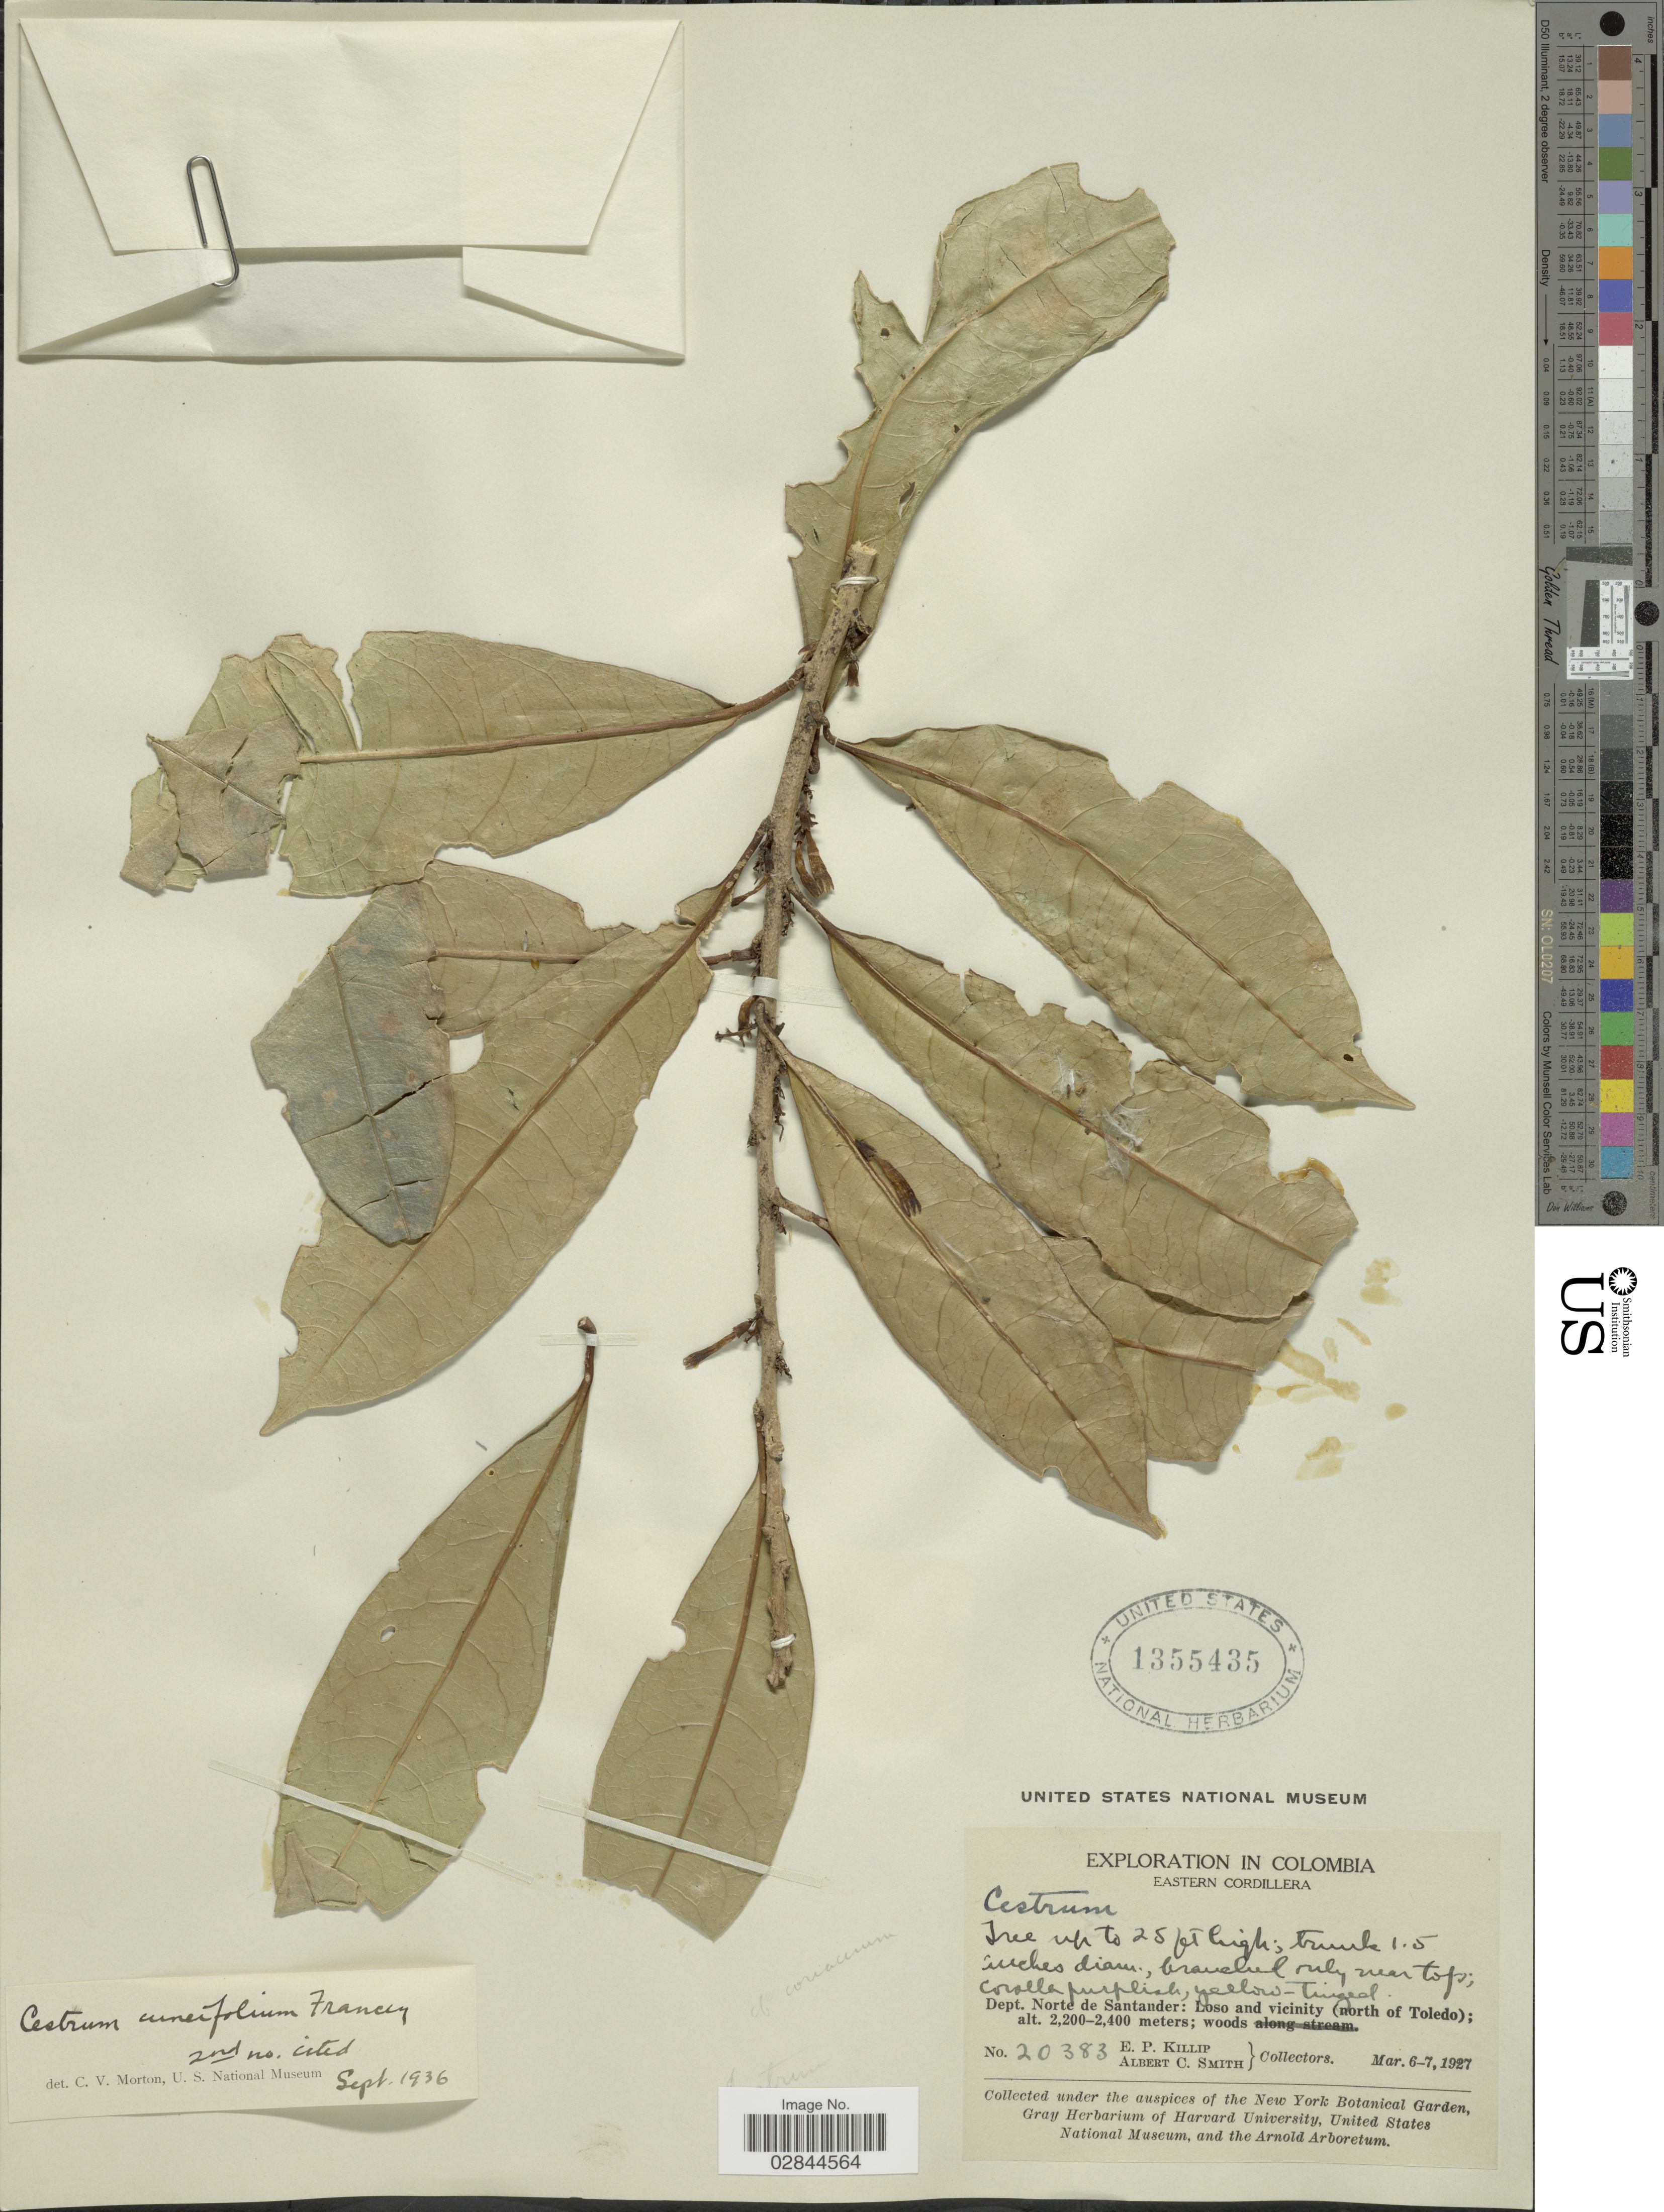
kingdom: Plantae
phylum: Tracheophyta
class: Magnoliopsida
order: Solanales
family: Solanaceae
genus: Cestrum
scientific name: Cestrum cuneifolium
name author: Francey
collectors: E. P. Killip & A. C. Smith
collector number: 20383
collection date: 1927-03-06/1927-03-07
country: Colombia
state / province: Norte de Santander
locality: Eastern Cordillera. Dept. Norte de Santander: Loso and vicinity (north of Toledo).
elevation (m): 2200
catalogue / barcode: US 1355435